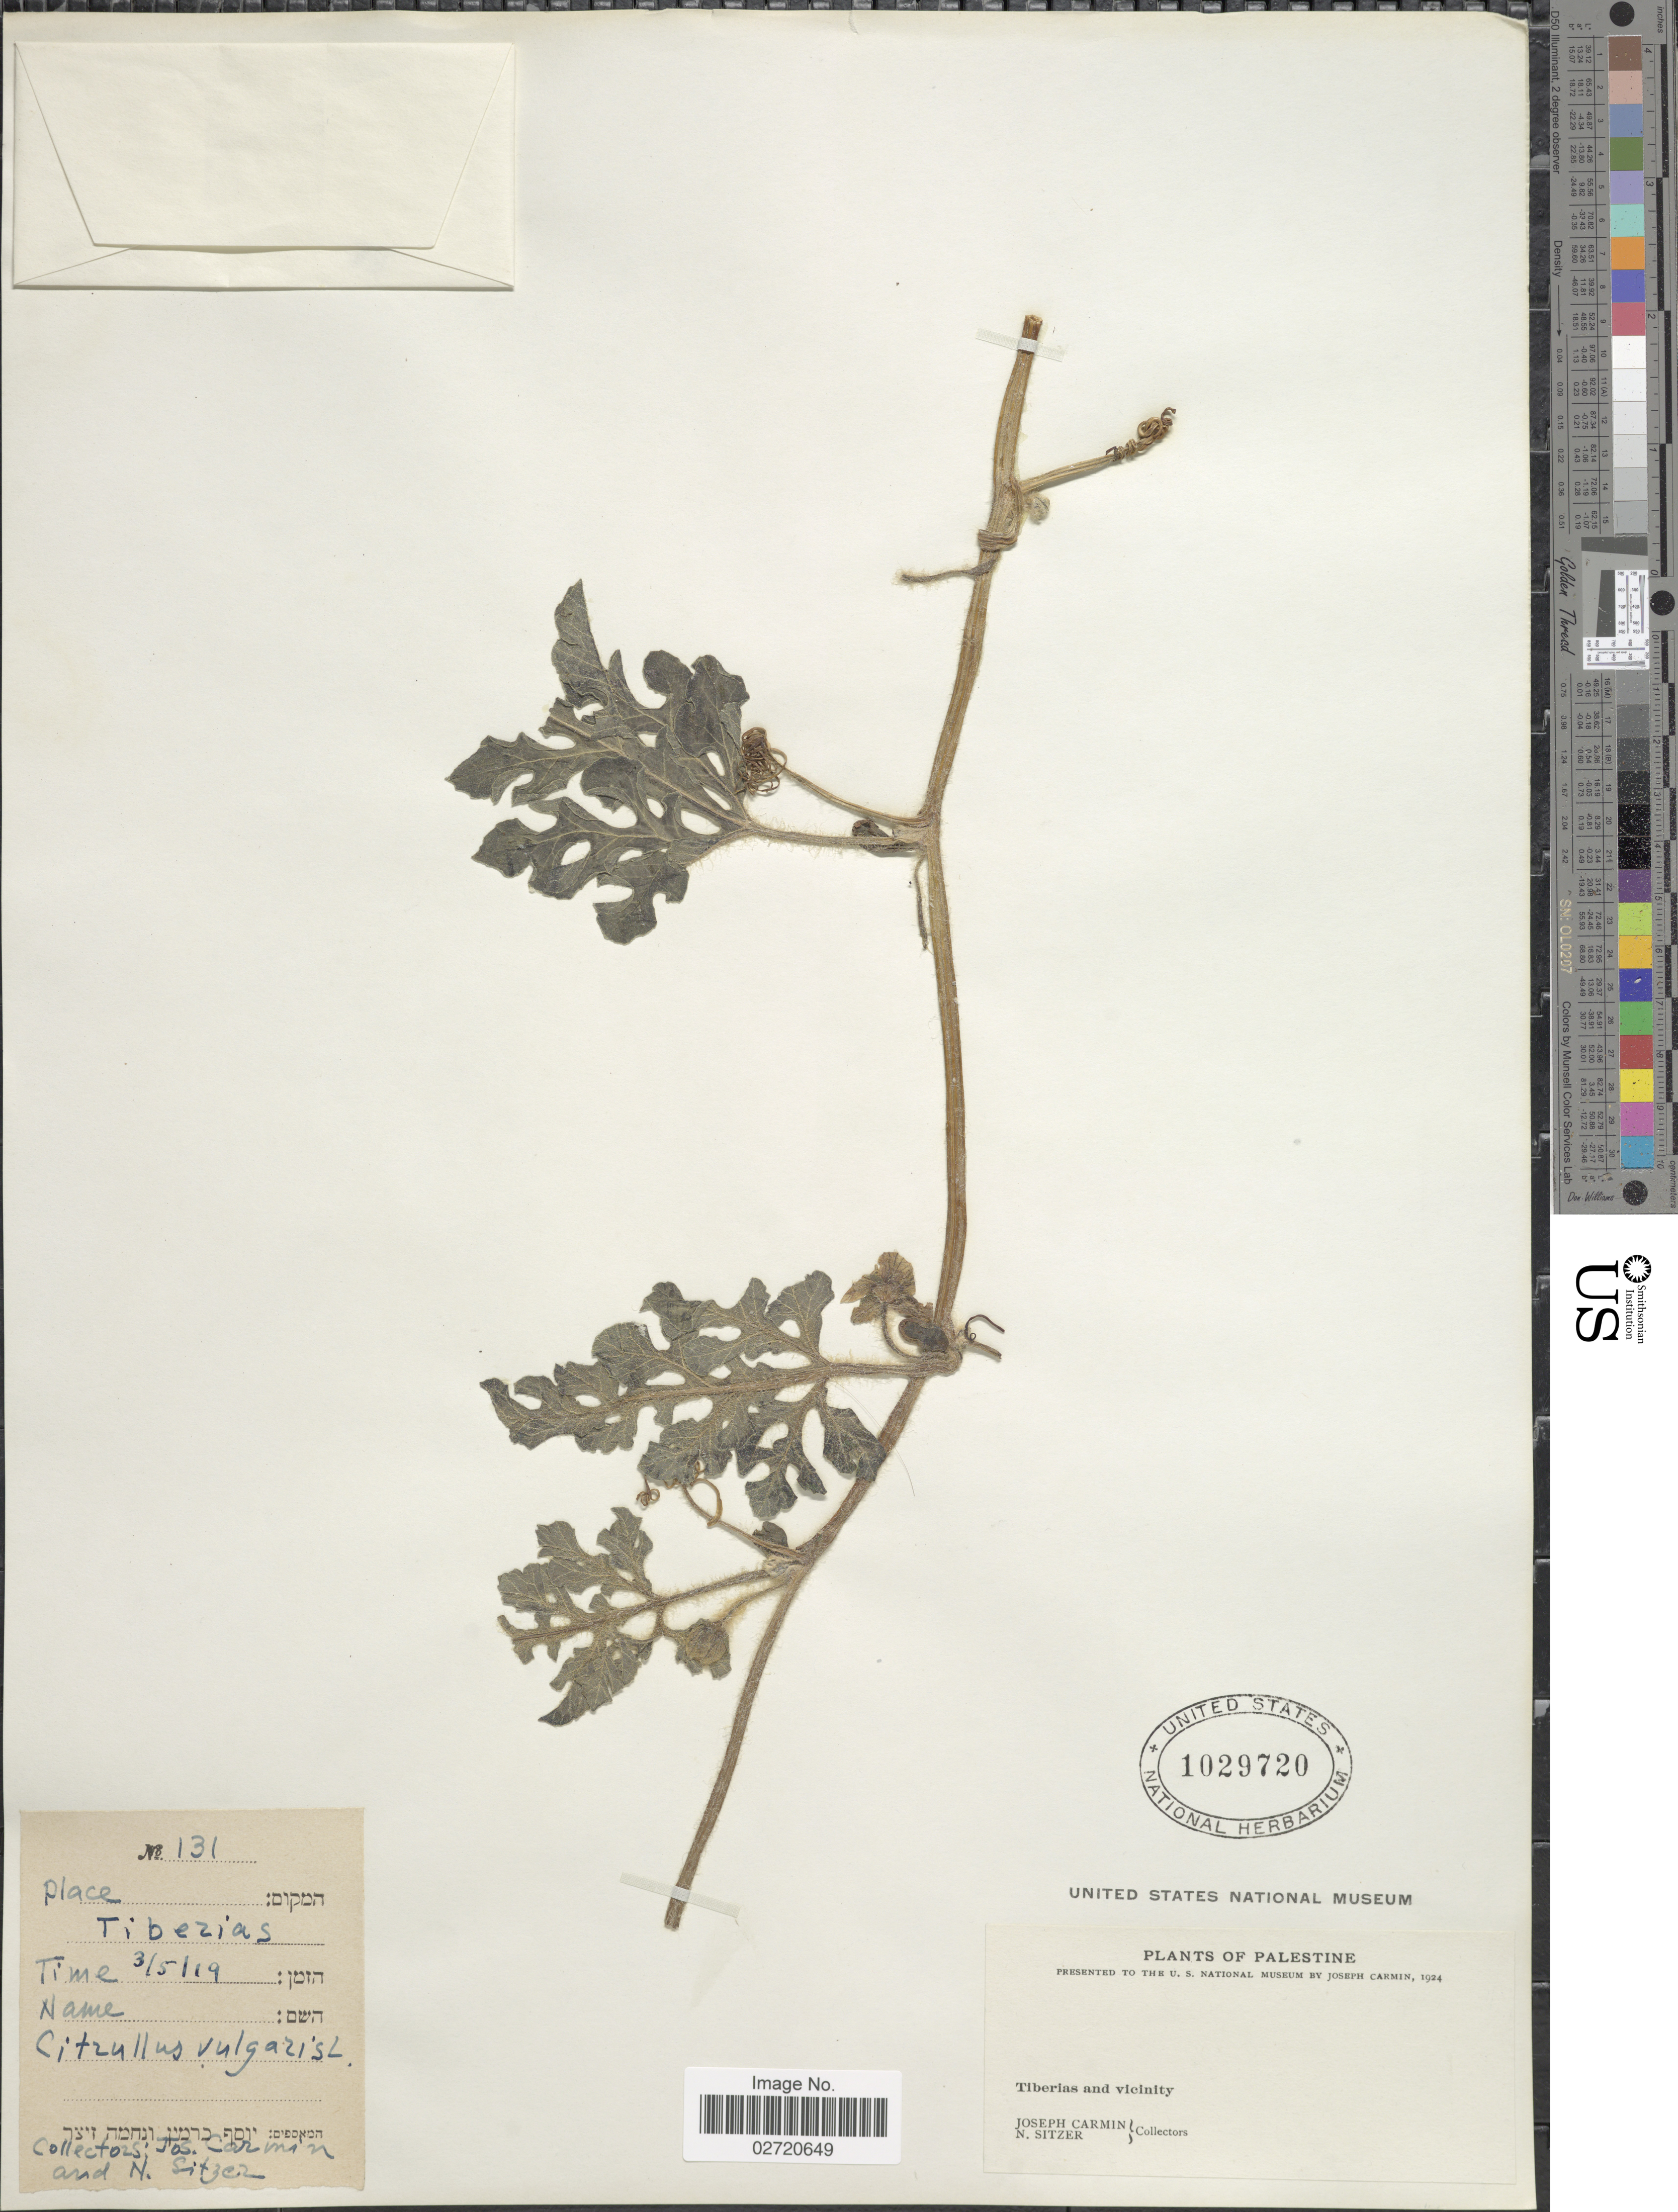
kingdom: Plantae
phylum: Tracheophyta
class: Magnoliopsida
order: Cucurbitales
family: Cucurbitaceae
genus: Citrullus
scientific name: Citrullus lanatus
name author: (Thunb.) Matsum. & Nakai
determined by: Strong, Mark T., (BOT), Smithsonian Institution - National Museum of Natural History (UNITED STATES)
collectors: J. Carmin & N. Sitzer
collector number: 131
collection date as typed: Transcribed d/m/y: 3/5/19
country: Israel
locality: Palestine. Tiberias and vicinity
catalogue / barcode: US 1029720